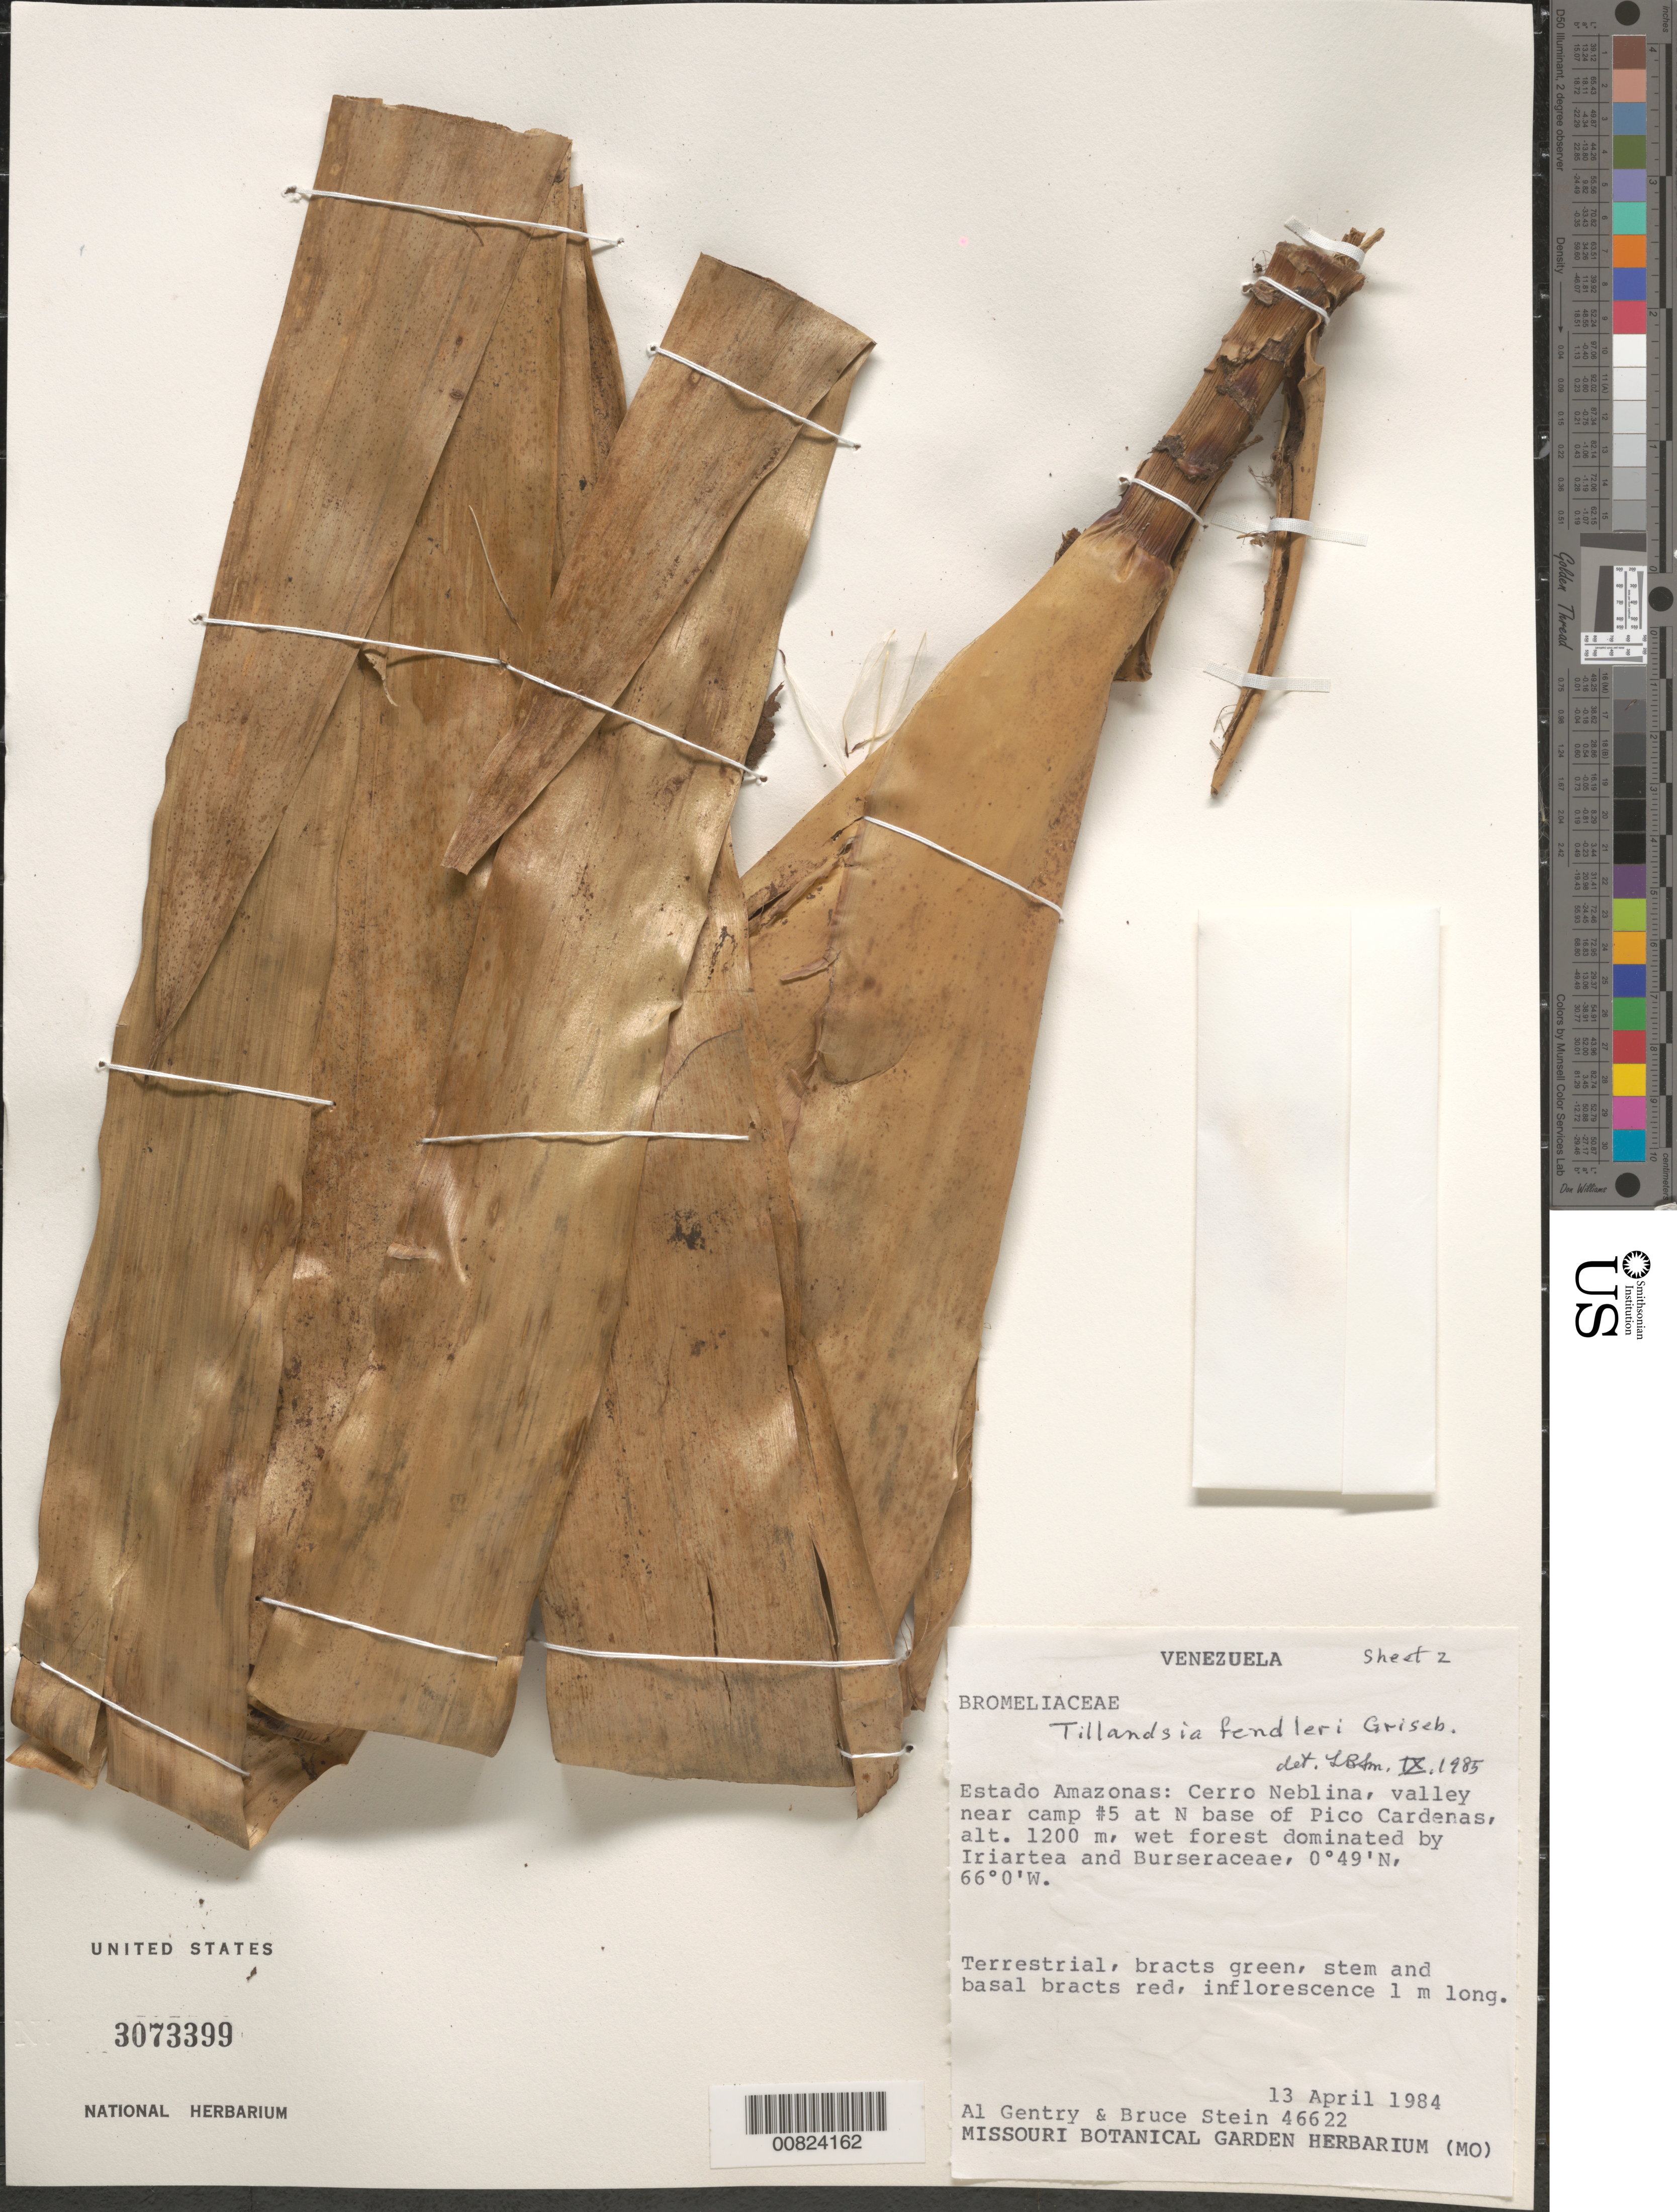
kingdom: Plantae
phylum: Tracheophyta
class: Liliopsida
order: Poales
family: Bromeliaceae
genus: Tillandsia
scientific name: Tillandsia fendleri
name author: Griseb.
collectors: A. Gentry & B. Stein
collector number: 46622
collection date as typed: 13 Apr 1984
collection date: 1984-04-13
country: Venezuela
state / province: Amazonas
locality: Cerro Neblina, valley near camp #5 at N base of Pico Cardenas.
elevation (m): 1200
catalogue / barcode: US 3073399